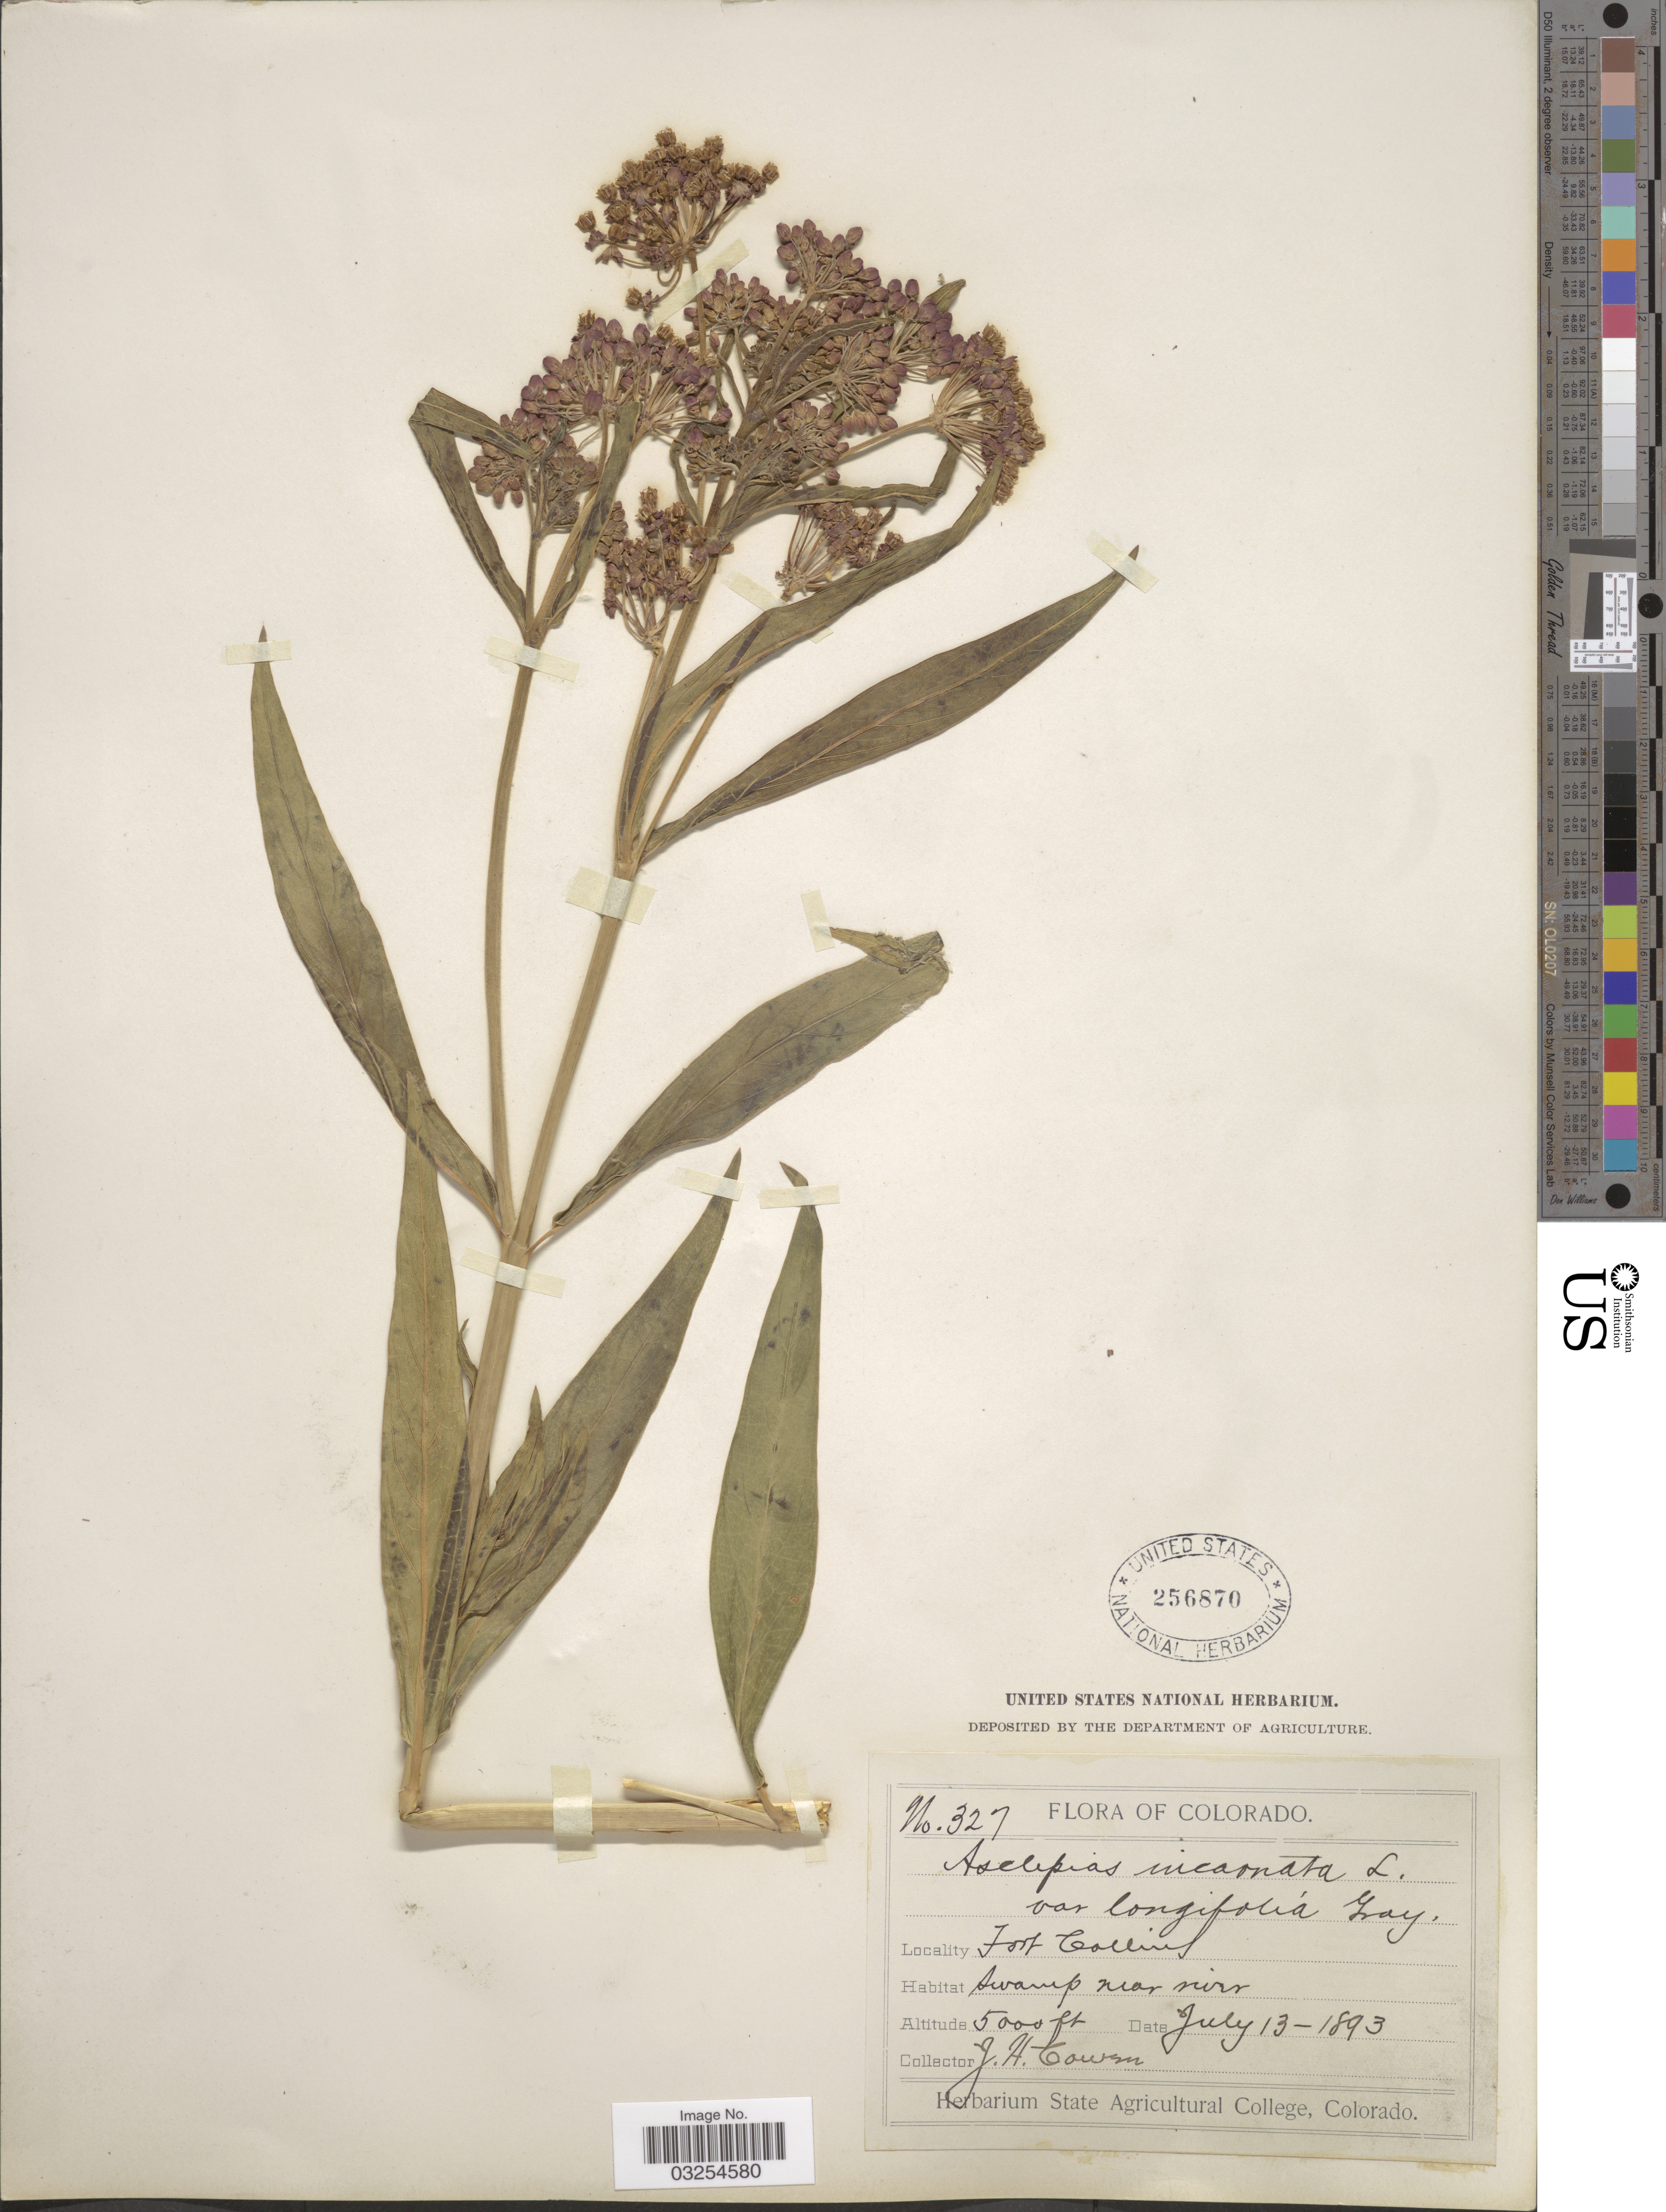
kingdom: Plantae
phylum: Tracheophyta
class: Magnoliopsida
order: Gentianales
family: Apocynaceae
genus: Asclepias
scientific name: Asclepias incarnata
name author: L.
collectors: J. H. Cowen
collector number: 327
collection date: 1893-07-13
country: United States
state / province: Colorado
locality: Fort Collin, swamp near river.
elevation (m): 1524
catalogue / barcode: US 256870